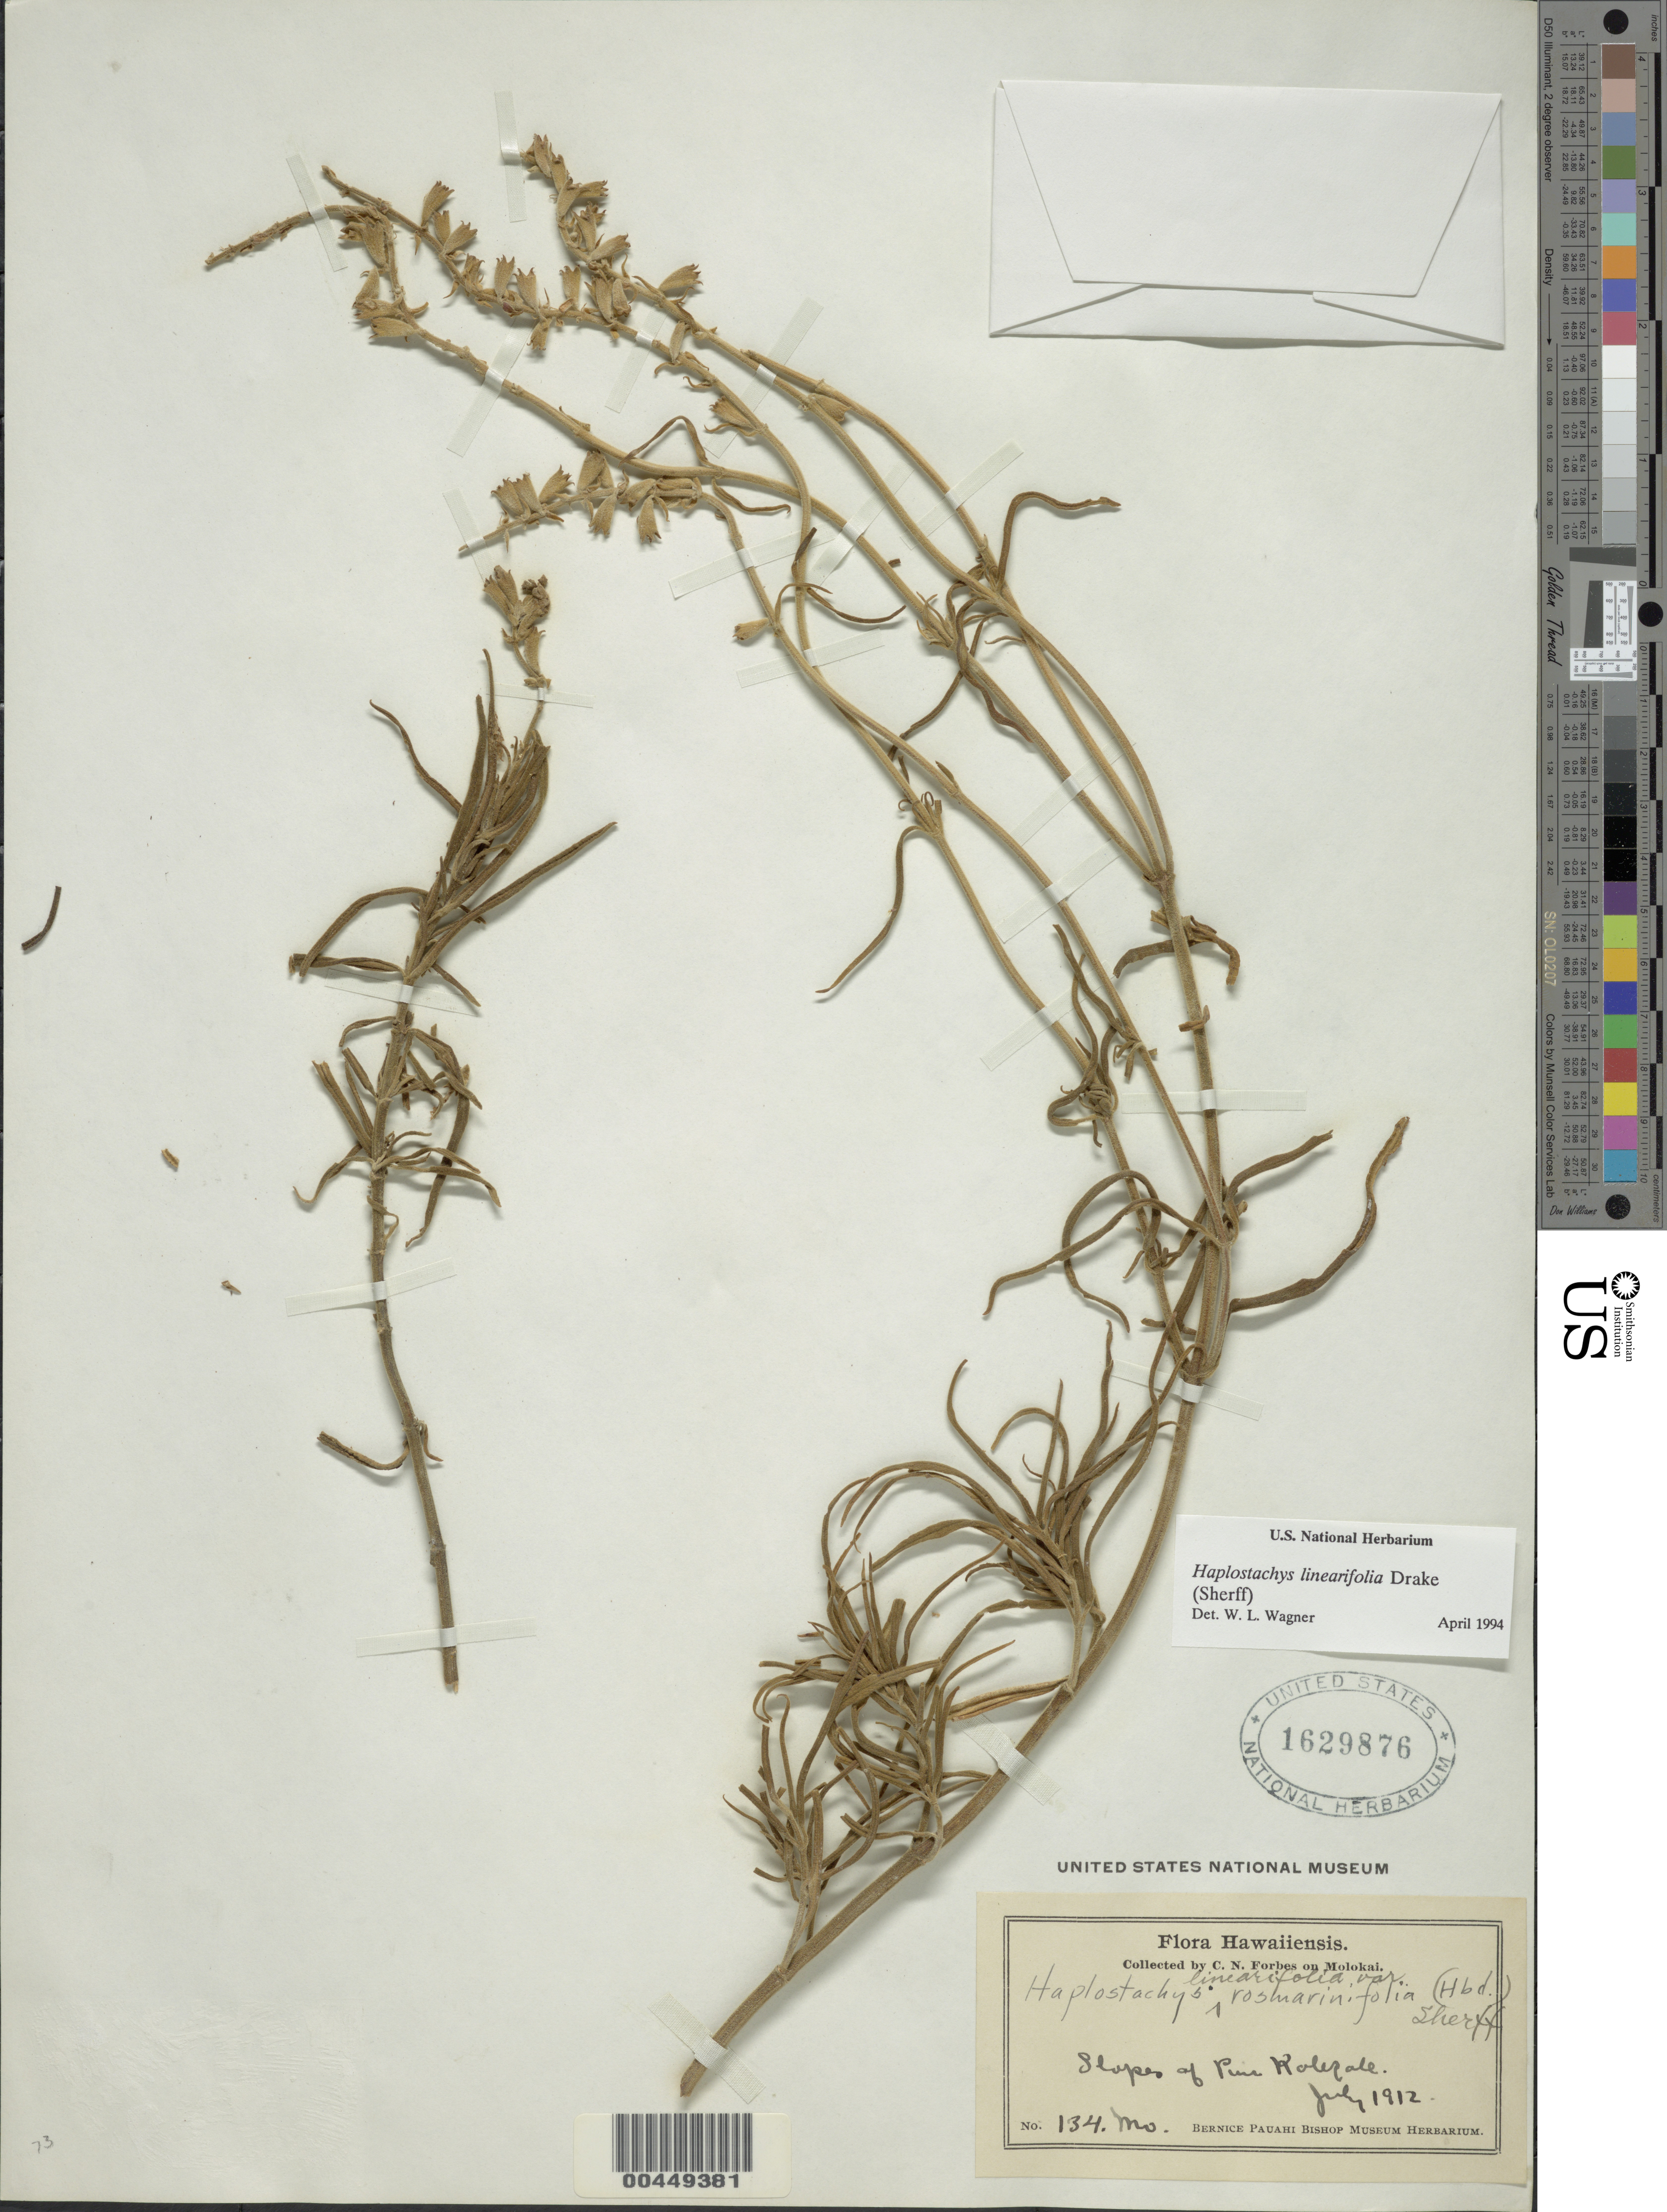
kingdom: Plantae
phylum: Tracheophyta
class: Magnoliopsida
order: Lamiales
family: Lamiaceae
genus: Haplostachys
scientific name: Haplostachys linearifolia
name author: (Drake) Sherff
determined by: Wagner, W. L., (BOT), Smithsonian Institution - National Museum of Natural History (UNITED STATES)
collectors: C. N. Forbes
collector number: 134.Mo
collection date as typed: Jul 1912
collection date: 1912-07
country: United States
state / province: Hawaii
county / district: Maui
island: Moloka'i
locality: Slopes of Puu Kolekole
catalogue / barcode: US 1629876